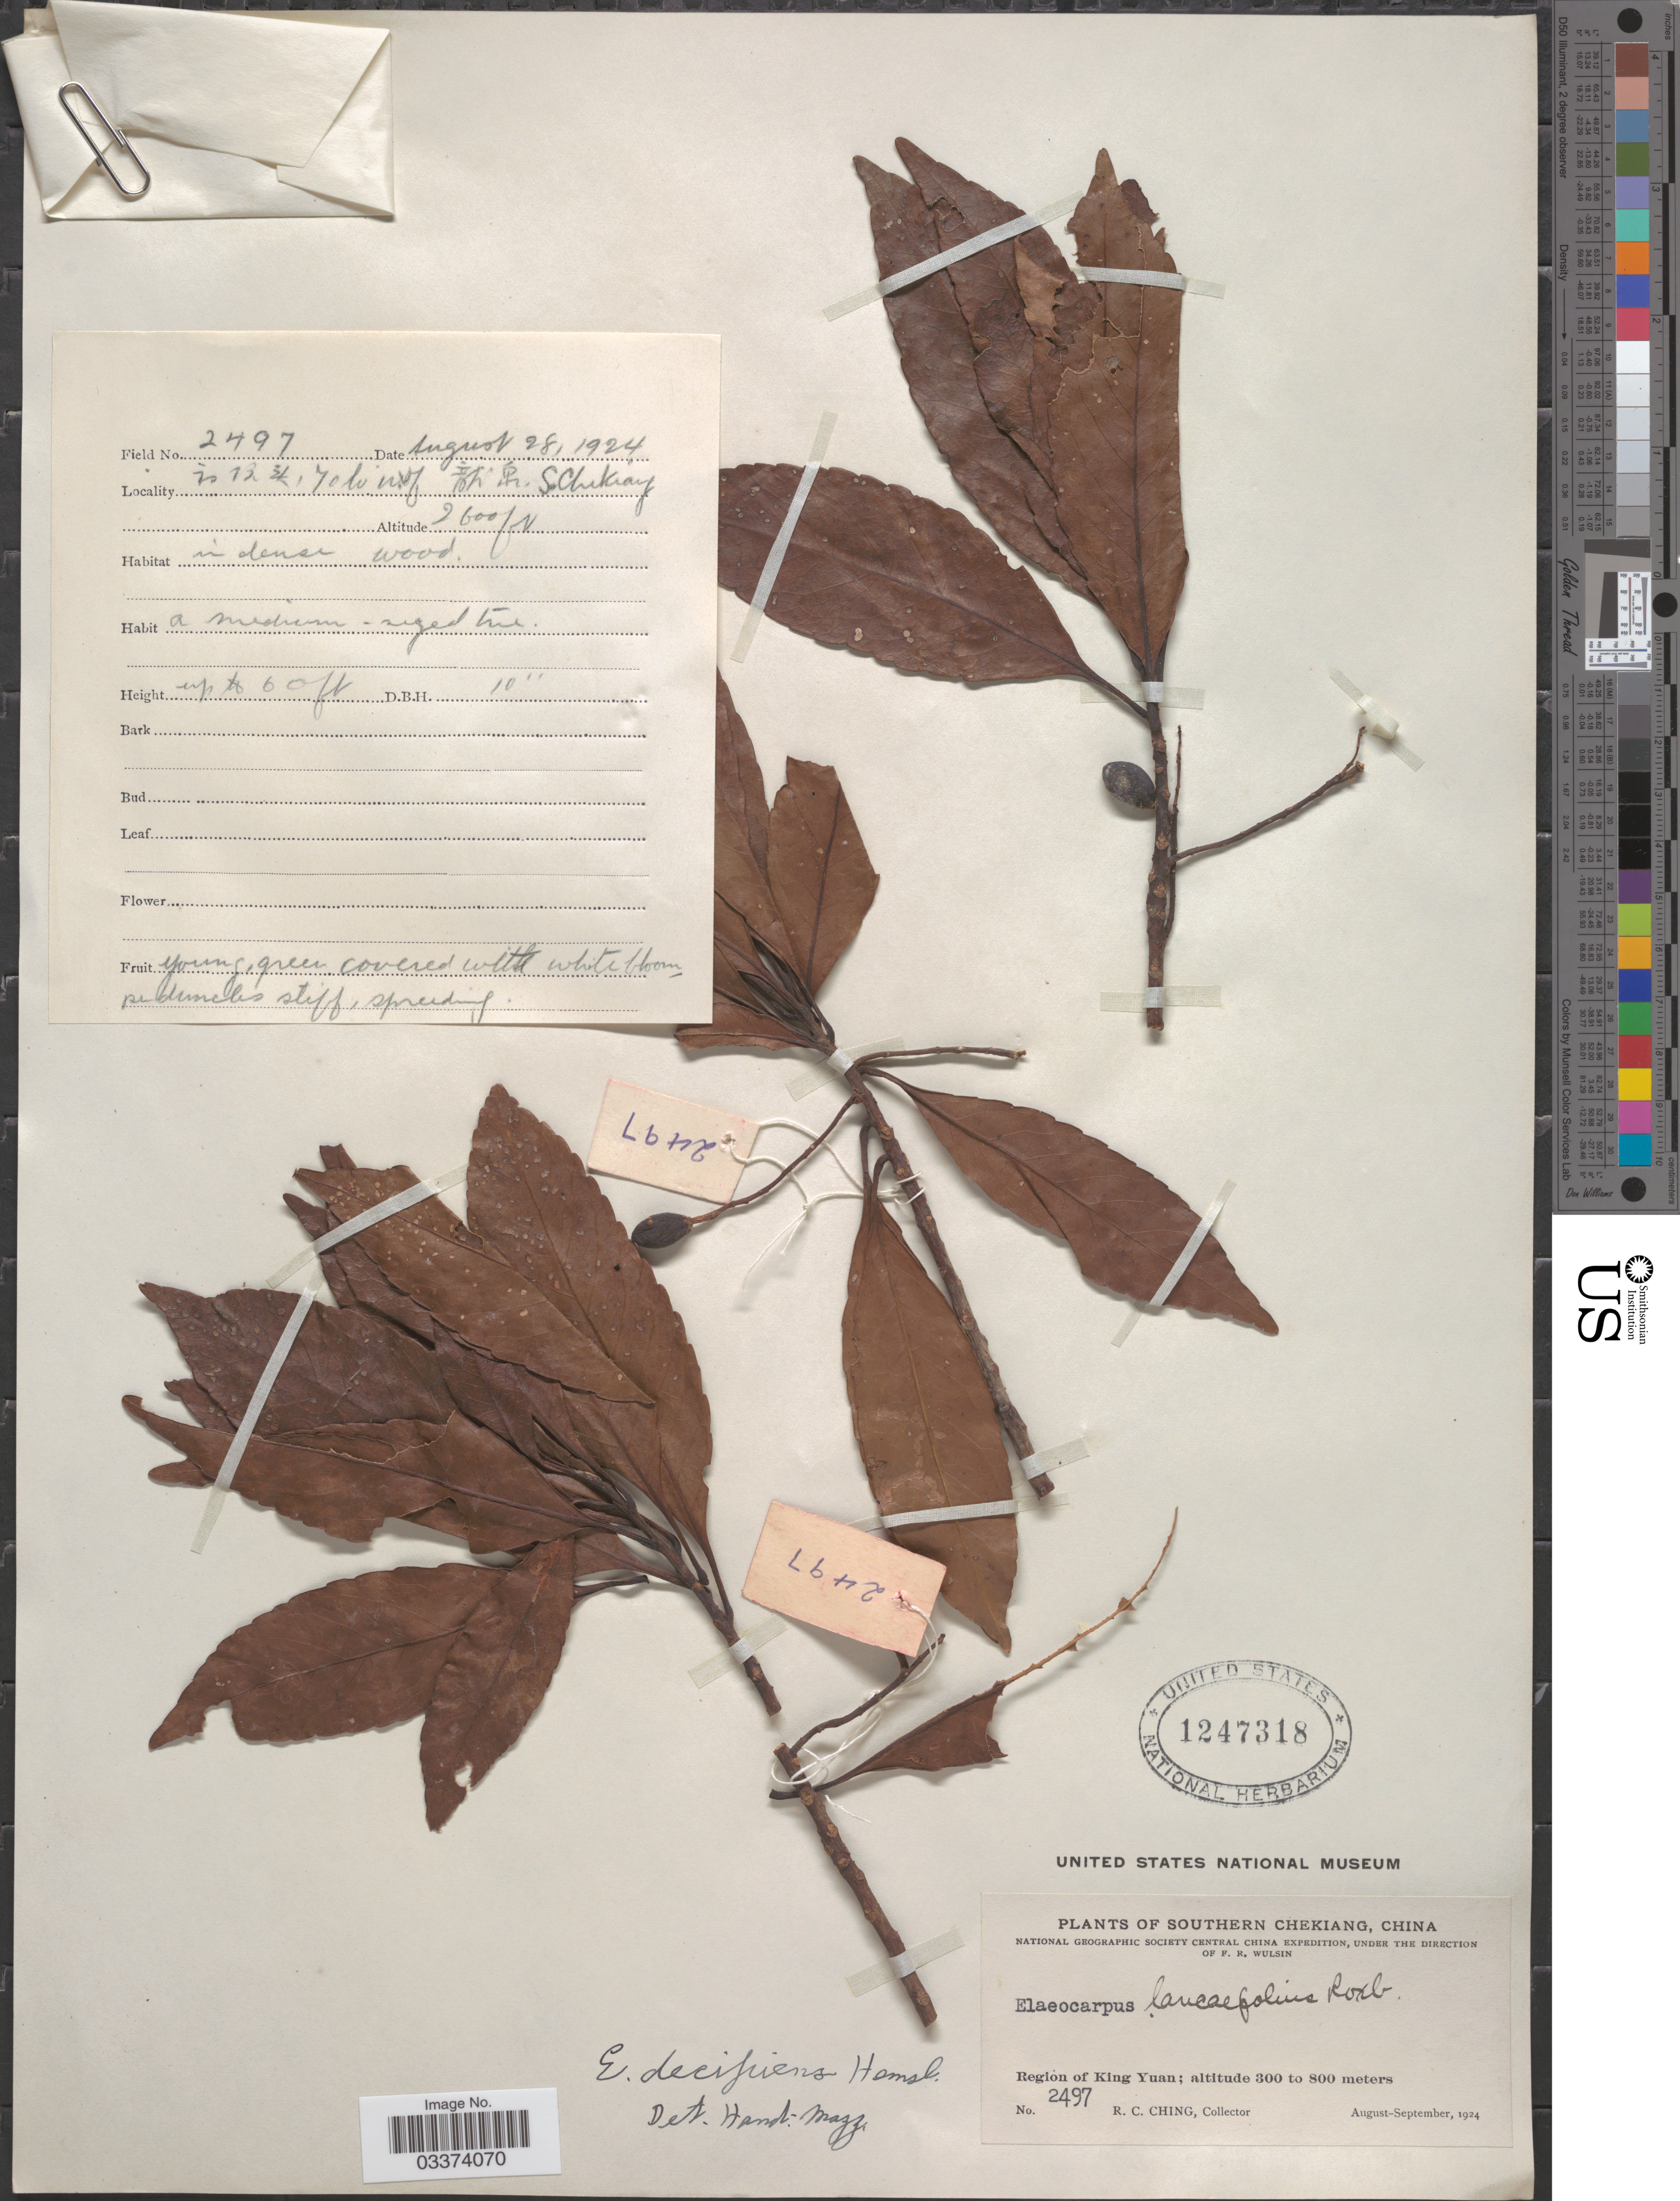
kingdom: Plantae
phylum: Tracheophyta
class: Magnoliopsida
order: Oxalidales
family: Elaeocarpaceae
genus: Elaeocarpus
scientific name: Elaeocarpus decipiens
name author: F.B. Forbes & Hemsl.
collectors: R. C. Ching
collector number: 2497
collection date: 1924-08-28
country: China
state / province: Zhejiang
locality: Region of King Yuan. 70 li W. of S. Chekiang.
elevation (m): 792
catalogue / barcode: US 1247318